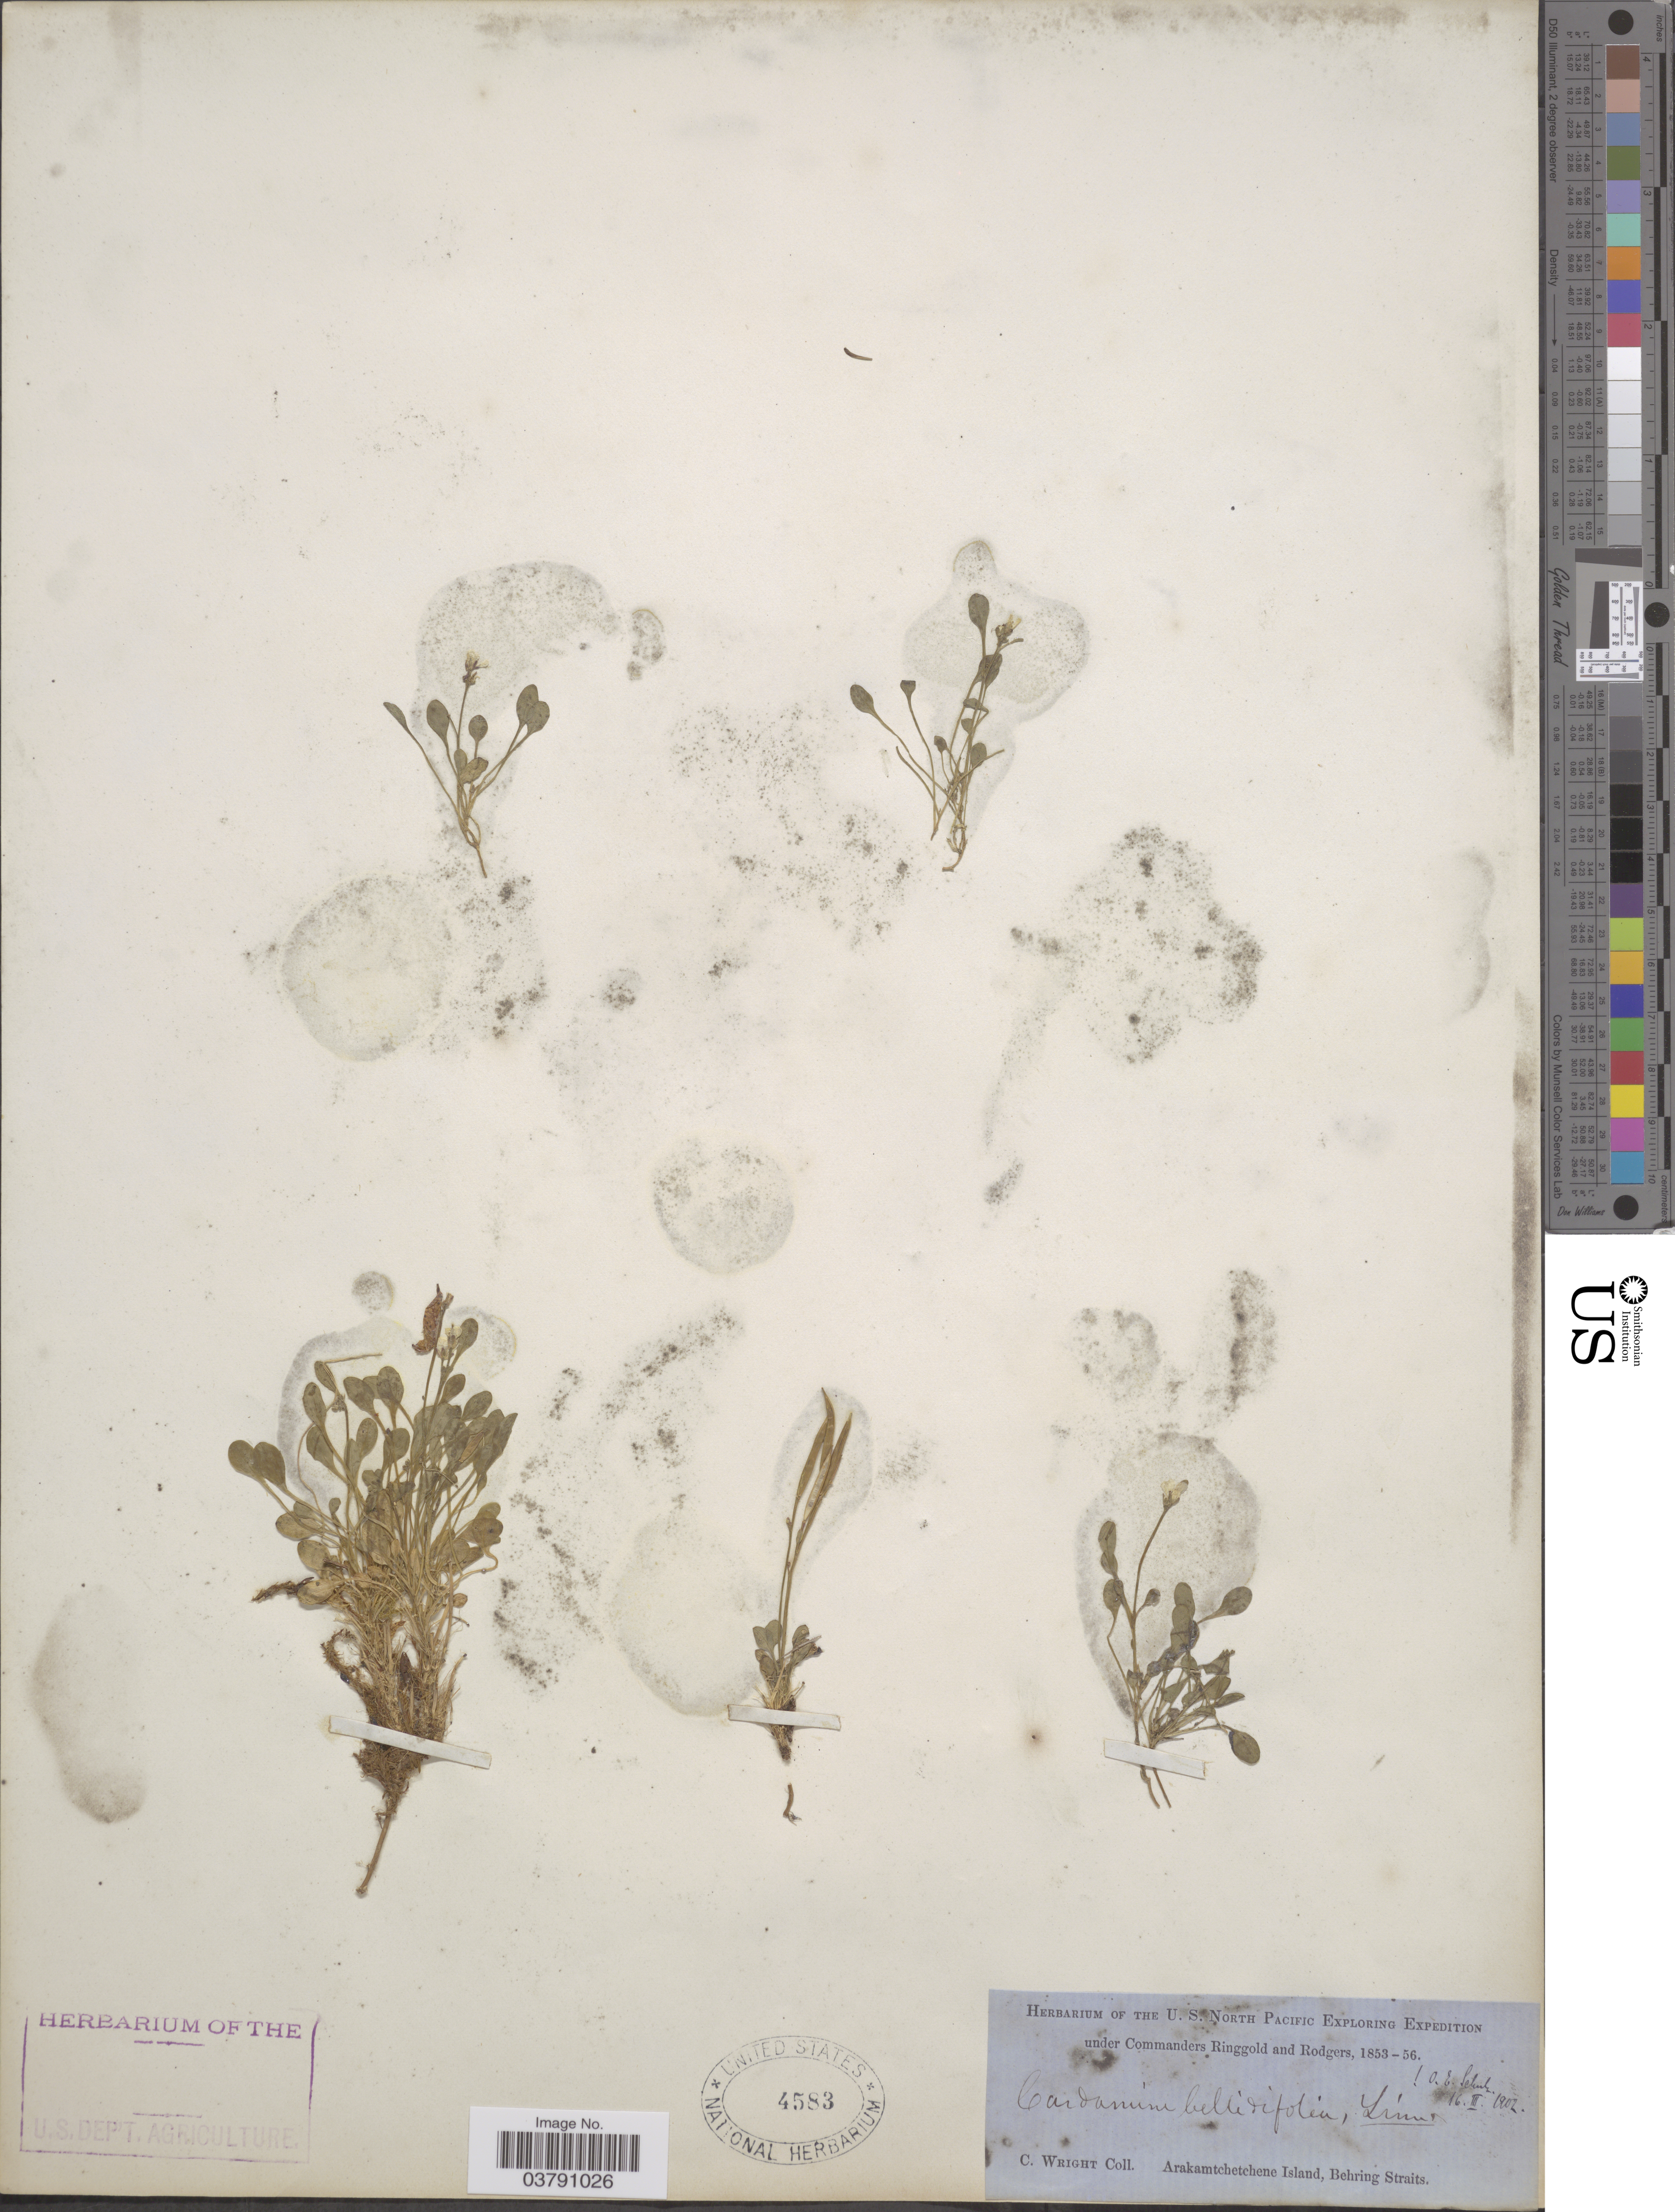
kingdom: Plantae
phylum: Tracheophyta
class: Magnoliopsida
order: Brassicales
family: Brassicaceae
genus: Cardamine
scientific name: Cardamine bellidifolia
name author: L.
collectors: C. Wright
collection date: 1853/1856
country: Russian Federation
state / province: Chukotka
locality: Arakamtchetchene Island, Behring Straits.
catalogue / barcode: US 4583